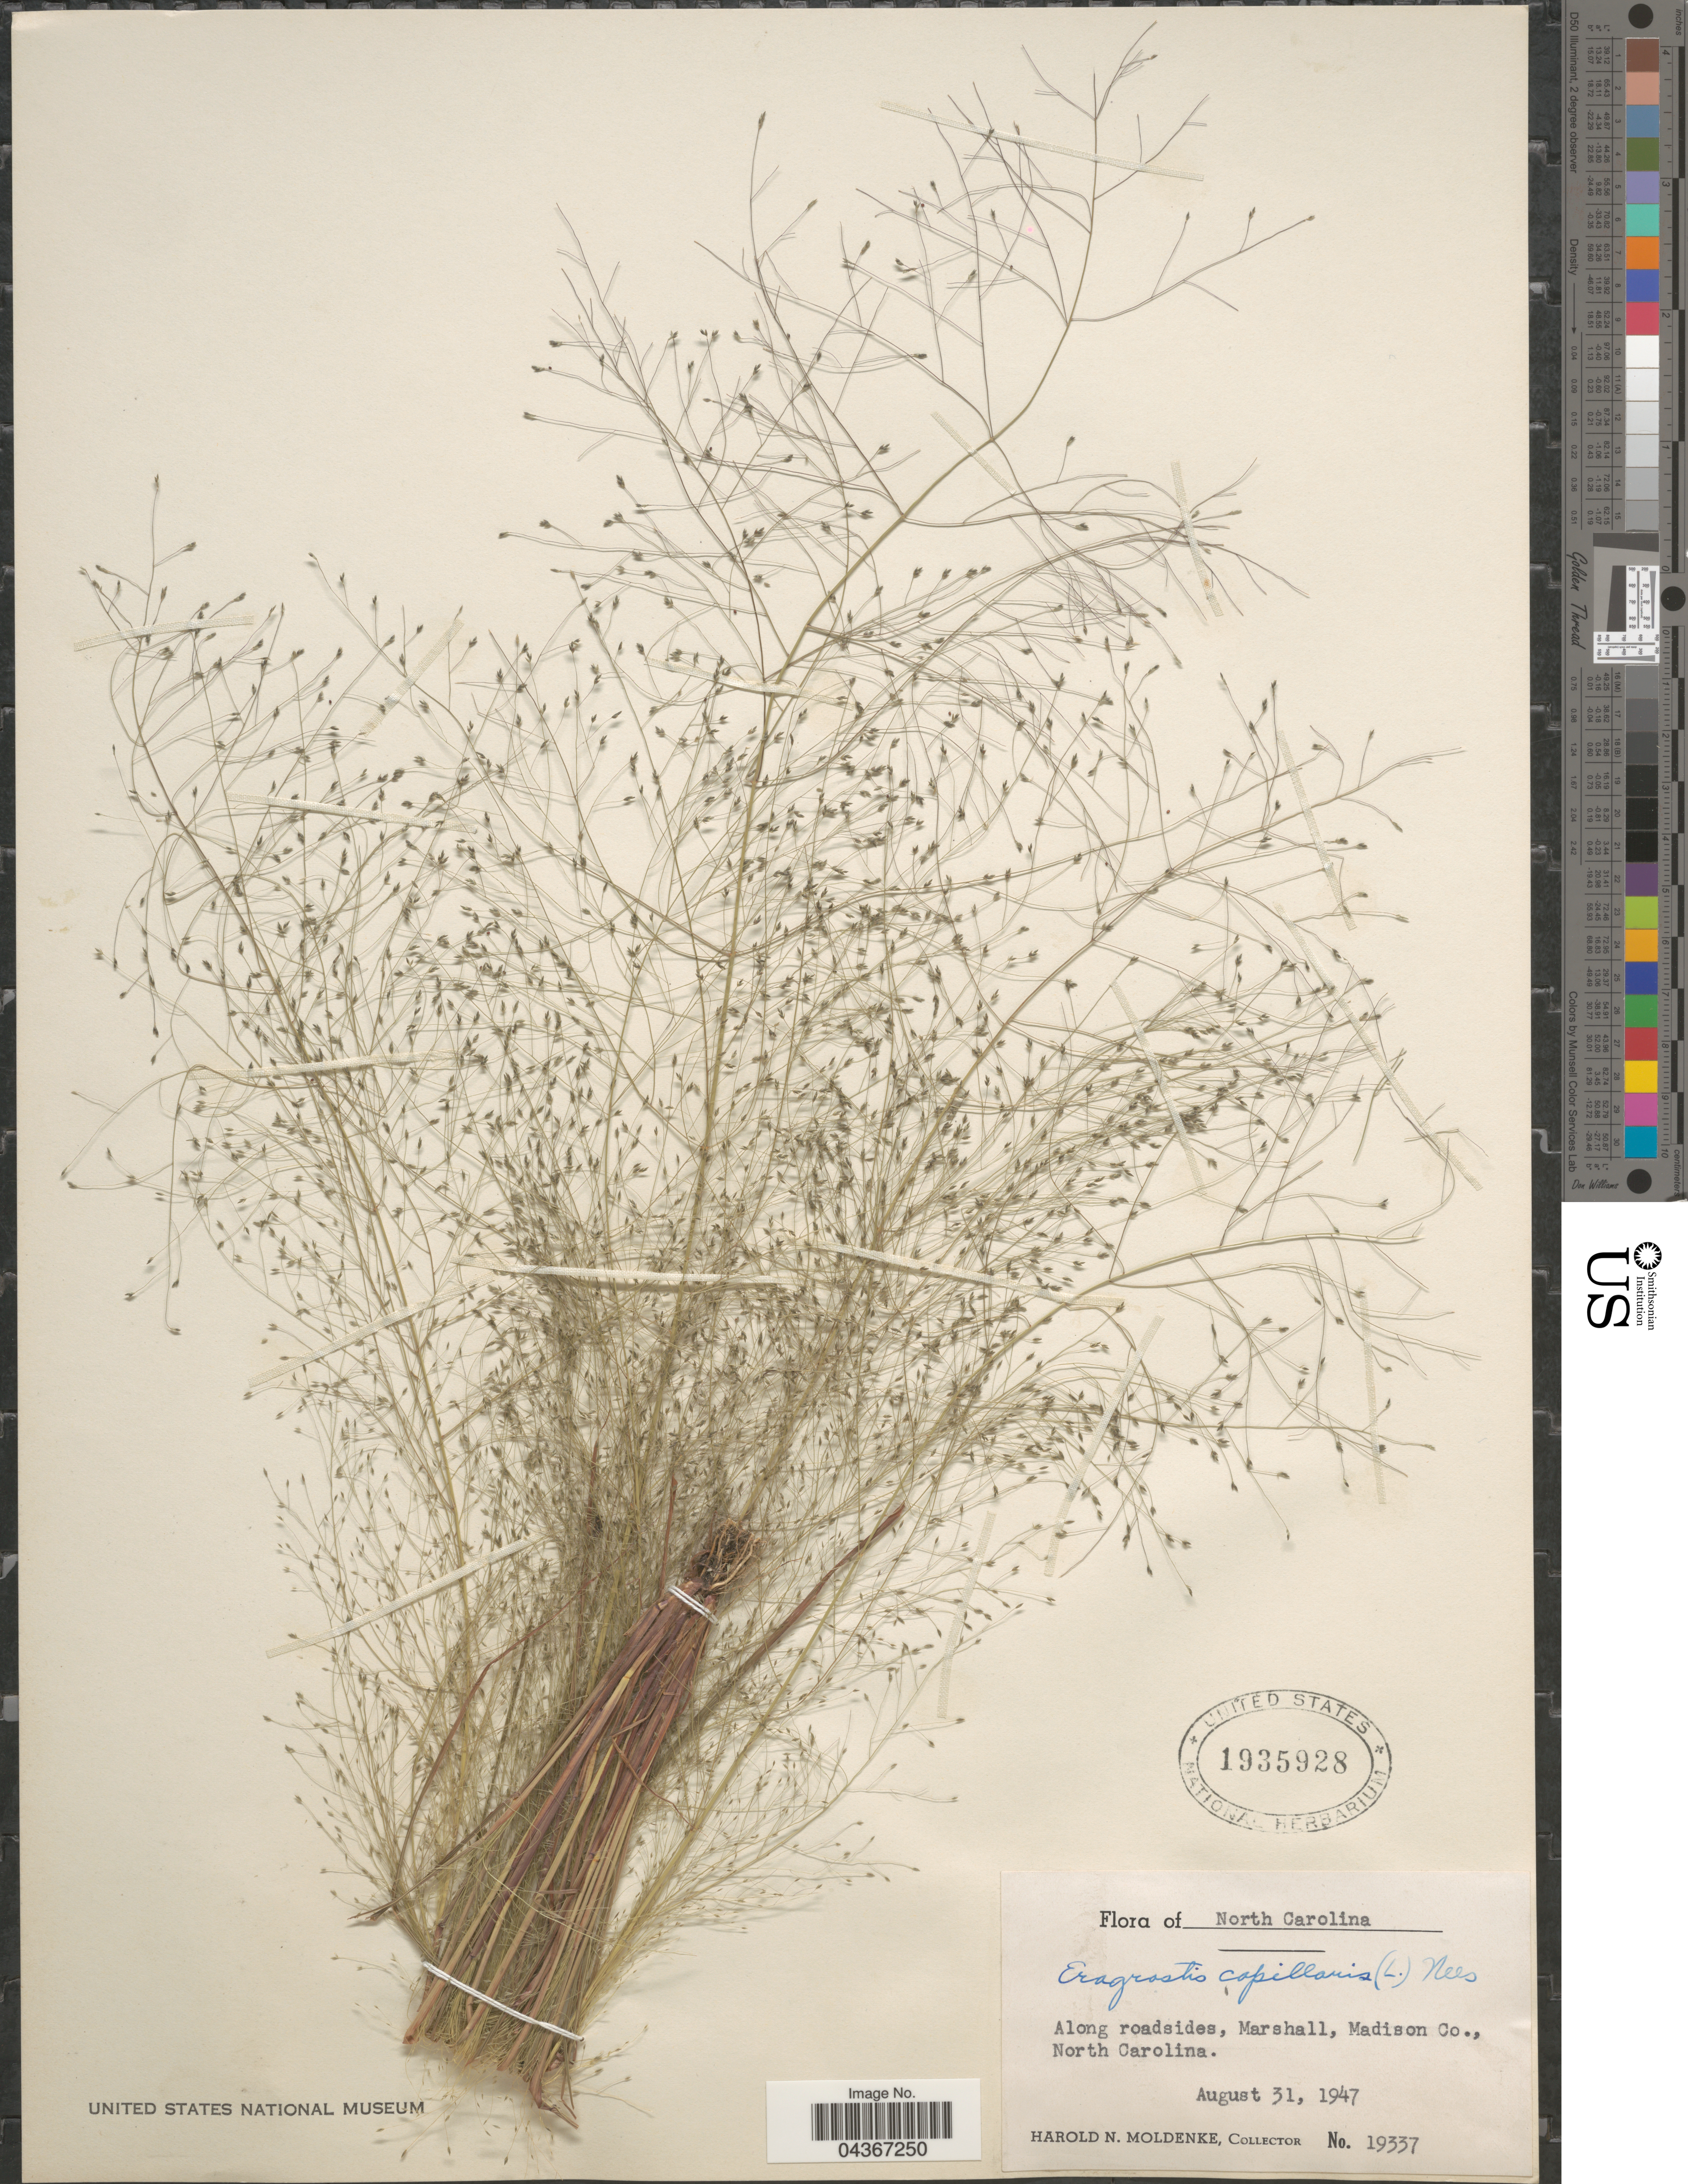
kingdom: Plantae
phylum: Tracheophyta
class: Liliopsida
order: Poales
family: Poaceae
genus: Eragrostis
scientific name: Eragrostis capillaris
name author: (L.) Nees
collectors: H. N. Moldenke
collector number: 19337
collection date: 1947-08-31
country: United States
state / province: North Carolina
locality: Along roadsides, Marshall, Madison Co.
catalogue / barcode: US 1935928